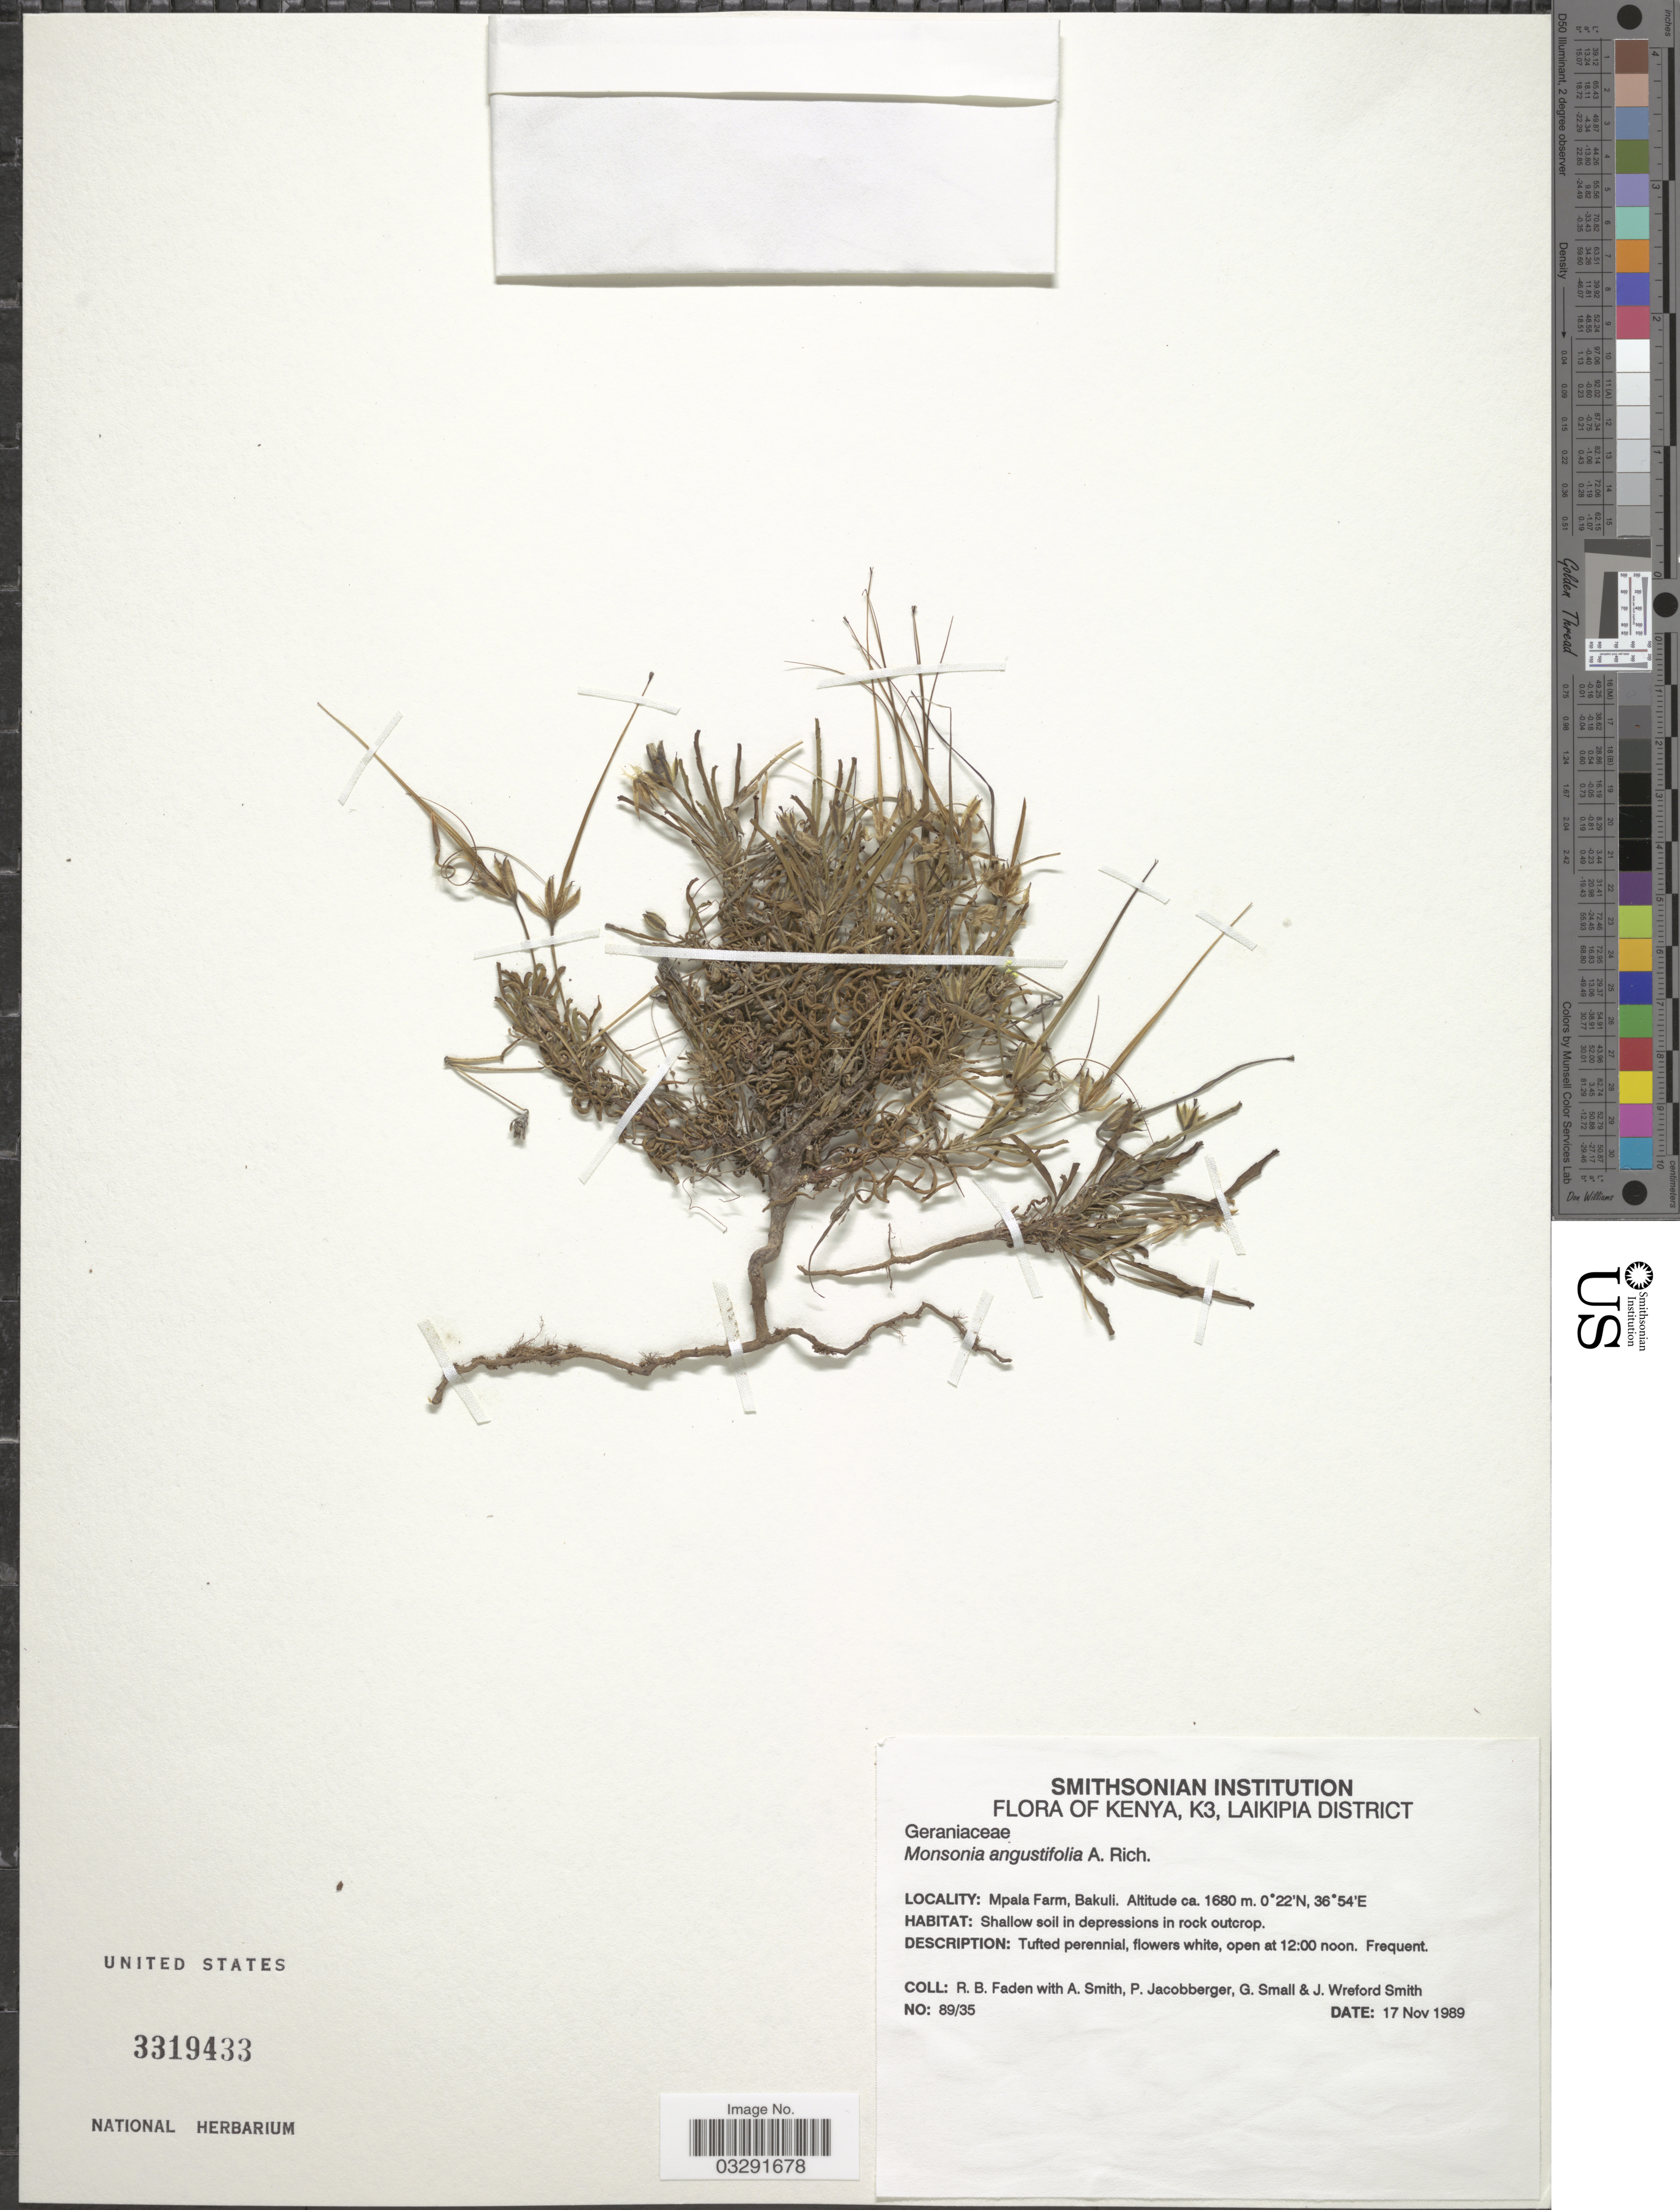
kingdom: Plantae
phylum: Tracheophyta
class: Magnoliopsida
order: Geraniales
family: Geraniaceae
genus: Monsonia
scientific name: Monsonia angustifolia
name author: E. Mey. ex A. Rich.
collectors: R. B. Faden, A. Smith, P. Jacobberger, G. Small & J. W. Smith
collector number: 89/35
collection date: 1989-11-17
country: Kenya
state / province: Laikipia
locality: K3, Laikipia District. Mpala Farm, Bakuli.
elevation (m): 1680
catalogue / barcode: US 3319433